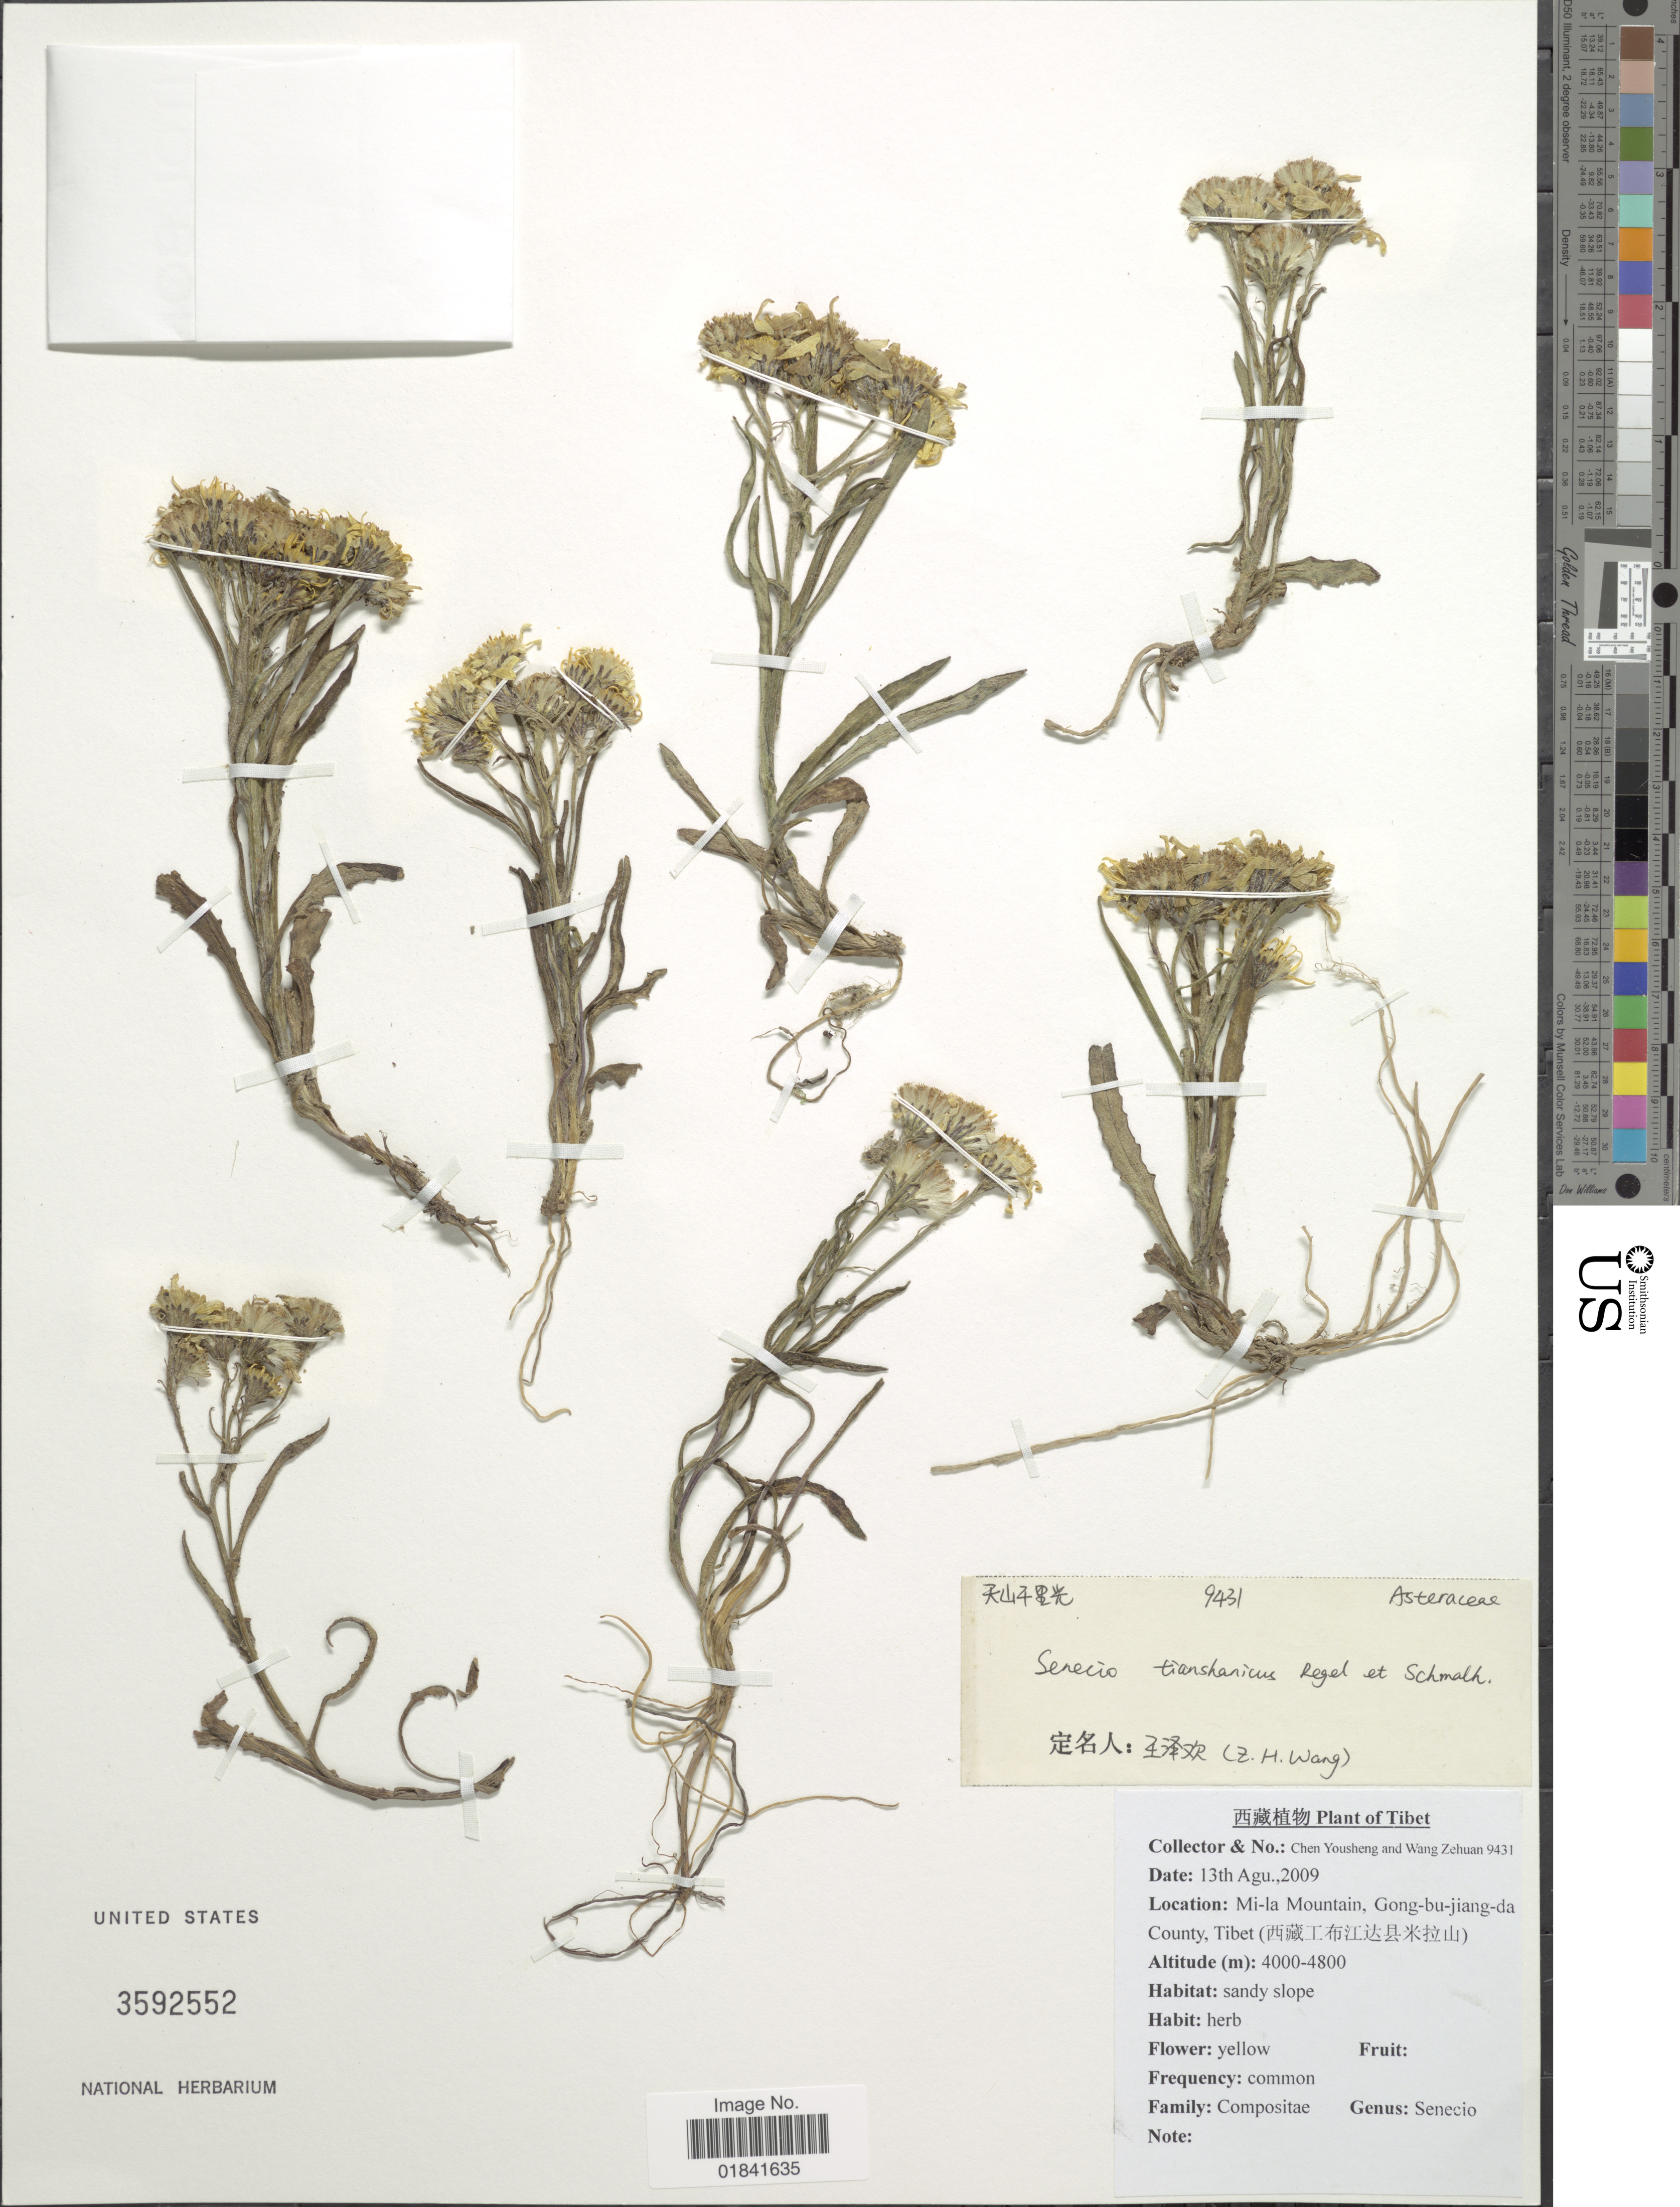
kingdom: Plantae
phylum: Tracheophyta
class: Magnoliopsida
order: Asterales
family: Asteraceae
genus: Senecio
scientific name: Senecio thianschanicus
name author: Regel & Schmalh.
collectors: Y. Chen & Z. Wang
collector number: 9431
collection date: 2009-08-13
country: China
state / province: Xizang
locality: Mi-la Mountain, Gong-bu-jiang-da County, Tibet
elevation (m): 4000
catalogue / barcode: US 3592552